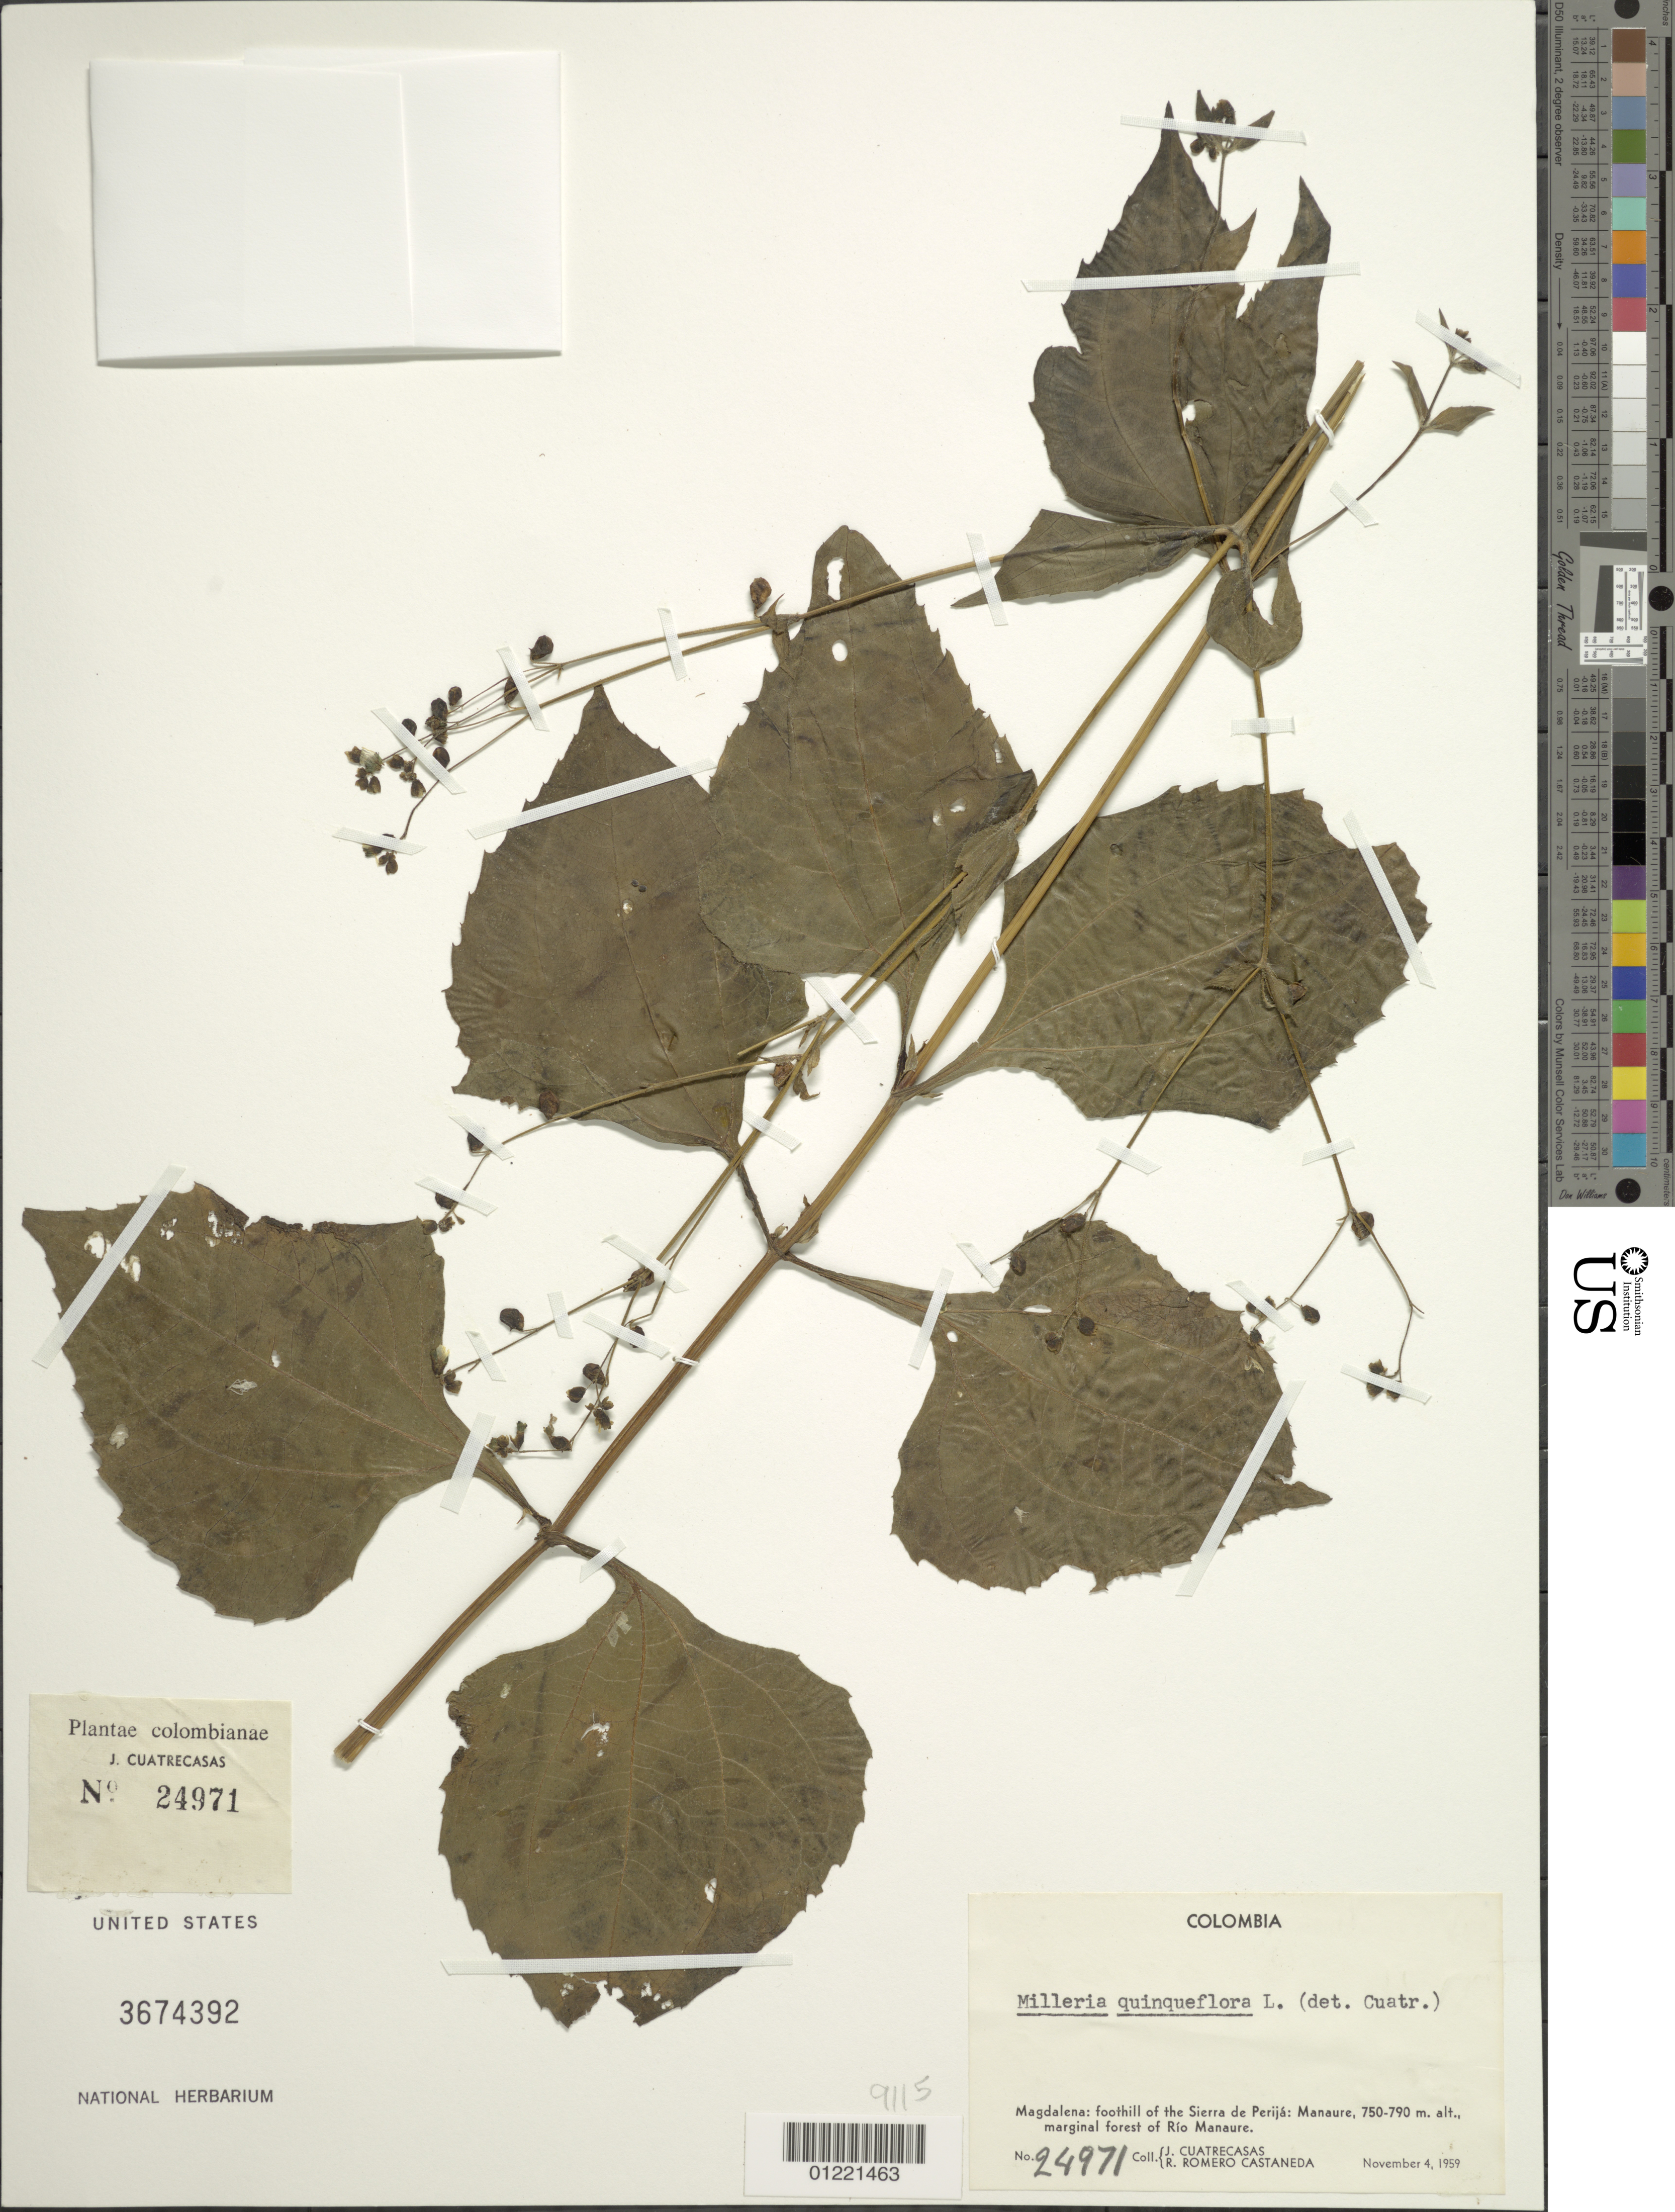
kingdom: Plantae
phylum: Tracheophyta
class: Magnoliopsida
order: Asterales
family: Asteraceae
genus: Milleria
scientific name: Milleria quinqueflora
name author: L.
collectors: J. Cuatrecasas & R. Romero Castañeda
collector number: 24971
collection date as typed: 04 Nov 1959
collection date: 1959-11-04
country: Colombia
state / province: Magdalena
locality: Foothill of Sierra de Perija, marginal forest of Rio Manaure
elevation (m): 750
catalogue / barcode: US 3674392